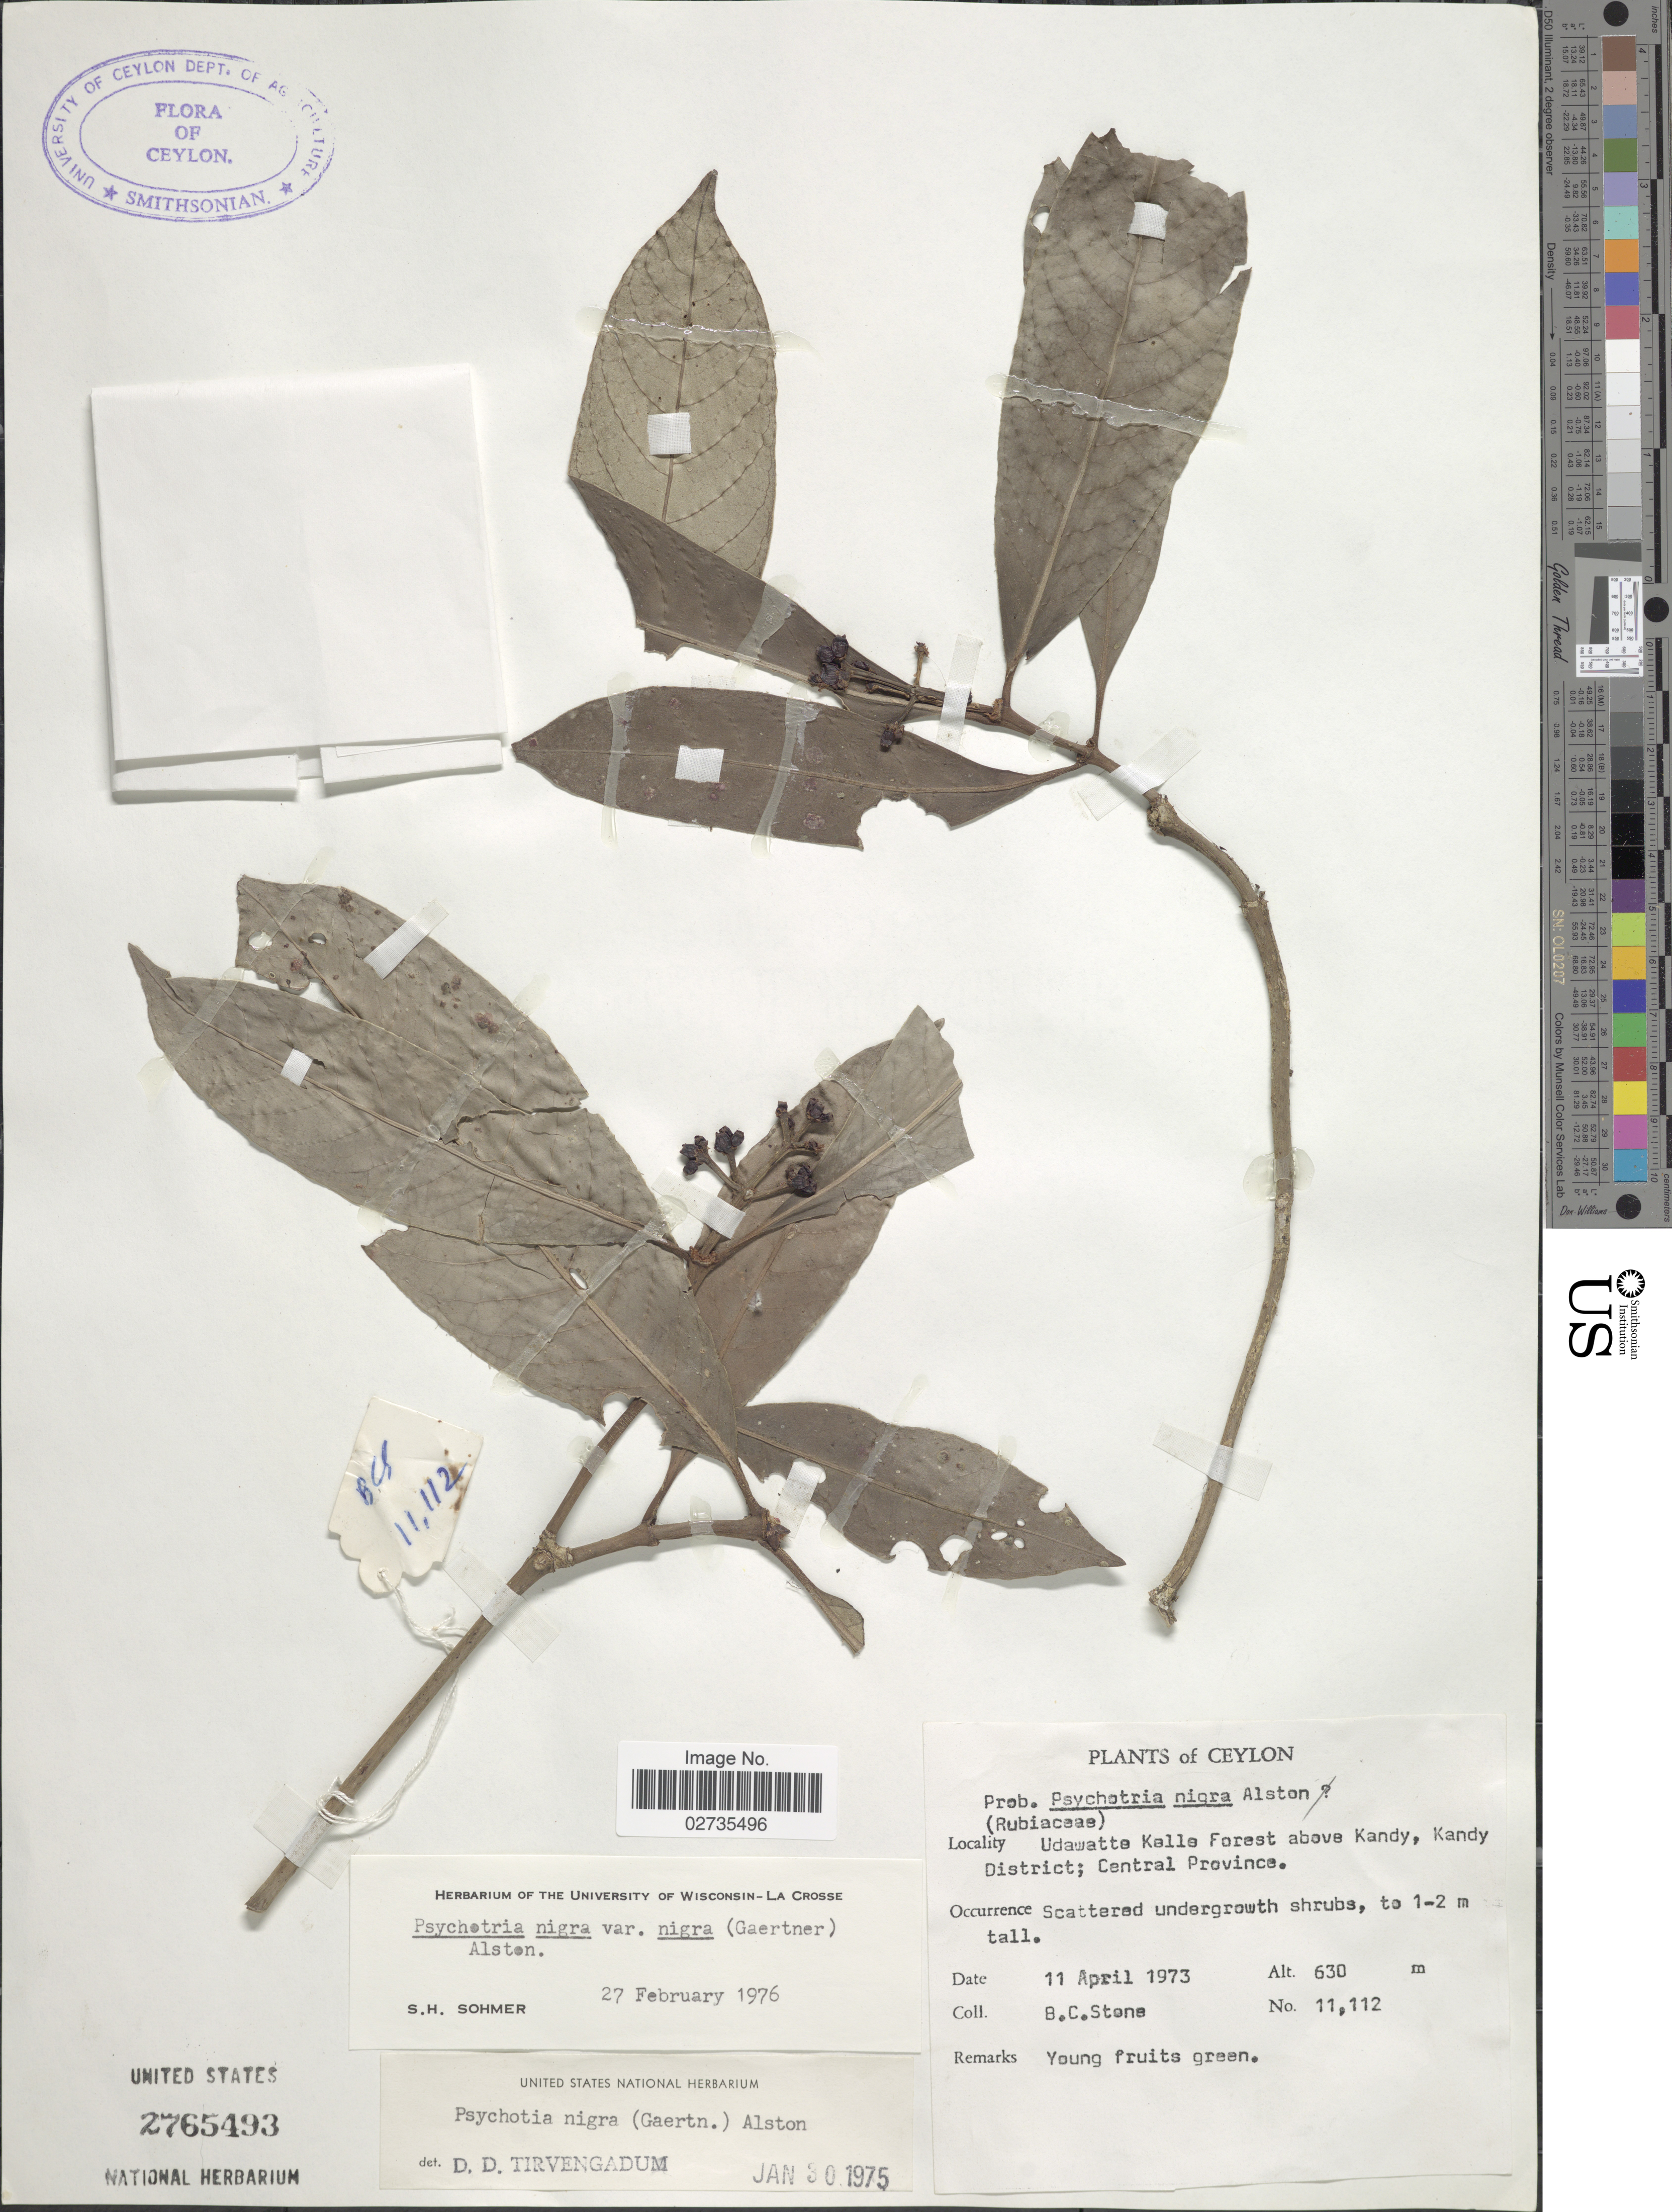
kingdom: Plantae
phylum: Tracheophyta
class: Magnoliopsida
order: Gentianales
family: Rubiaceae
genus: Psychotria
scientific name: Psychotria nigra var. nigra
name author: (Gaertn.) Alston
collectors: B. C. Stone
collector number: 11112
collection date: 1973-04-11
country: Sri Lanka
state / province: Central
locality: Ceylon. Udawatte Kalle Forest above Kandy, Kandy District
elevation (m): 630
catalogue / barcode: US 2765493